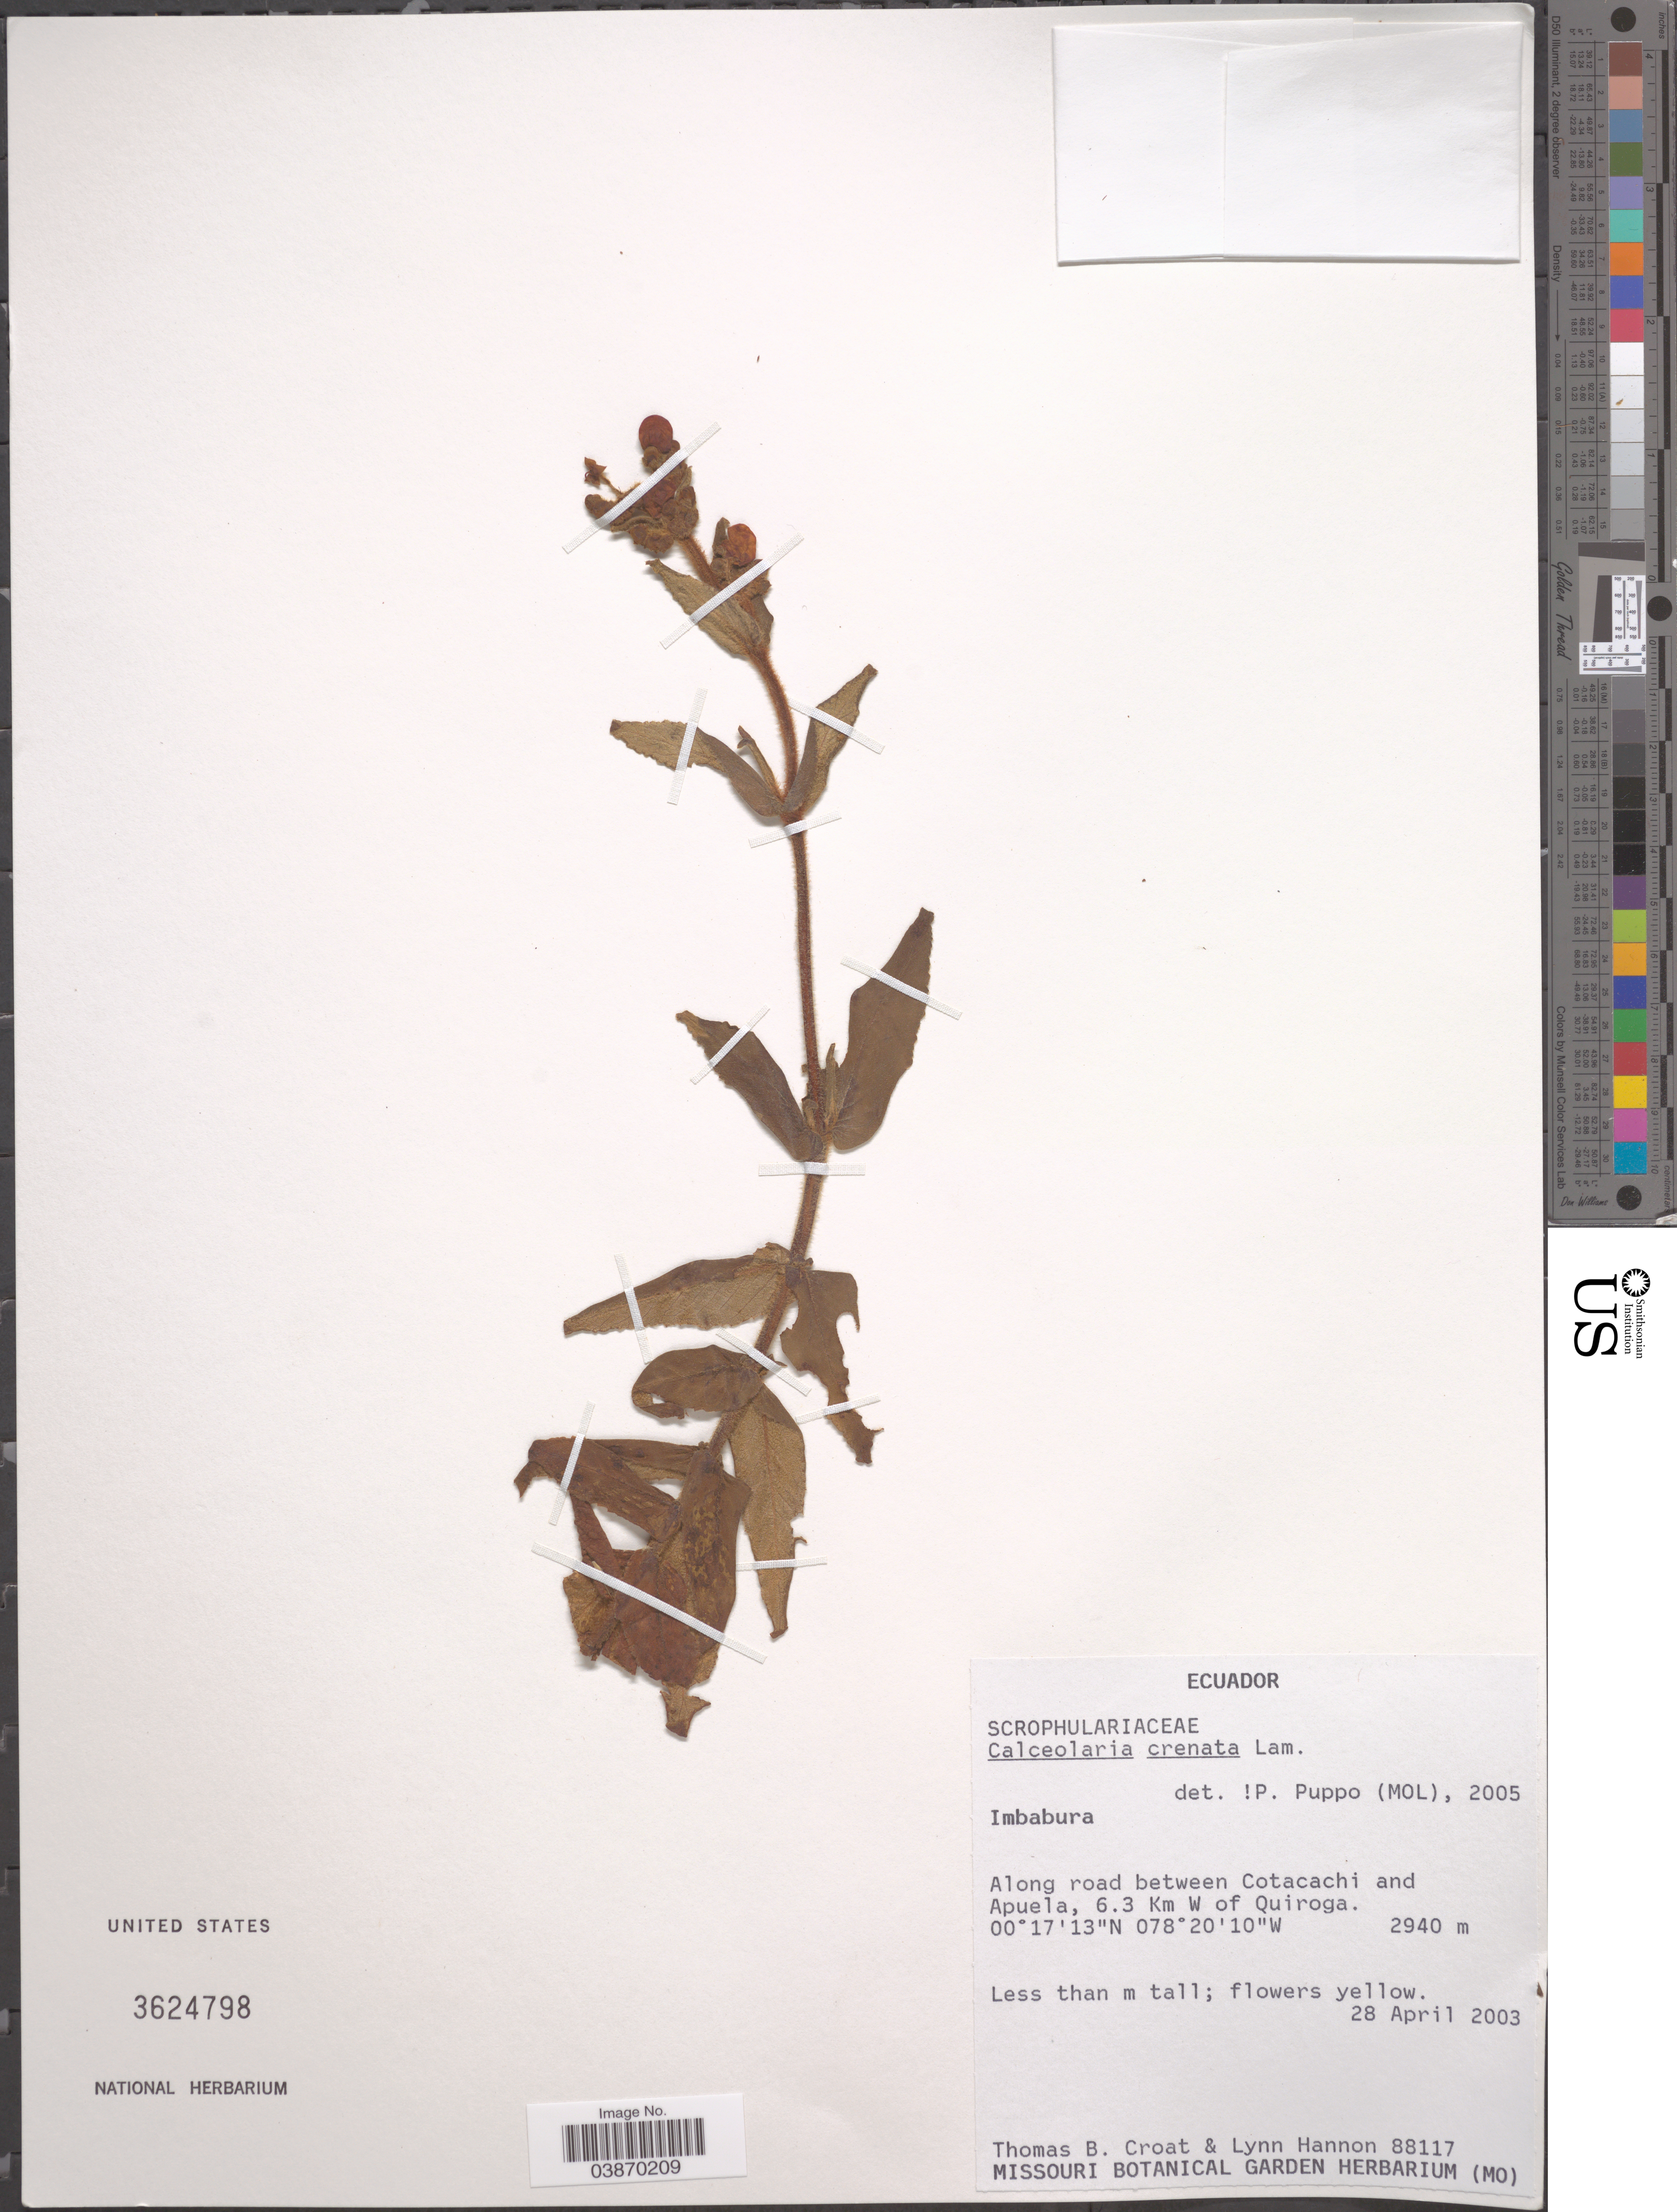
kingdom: Plantae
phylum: Tracheophyta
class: Magnoliopsida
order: Lamiales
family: Calceolariaceae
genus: Calceolaria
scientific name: Calceolaria crenata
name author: Lam.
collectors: T. B. Croat & L. Hannon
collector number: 88117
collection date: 2003-04-28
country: Ecuador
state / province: Imbabura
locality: Along road between Cotacachi and Apuela, 6.3 Km W of Quiroga.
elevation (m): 2940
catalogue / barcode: US 3624798